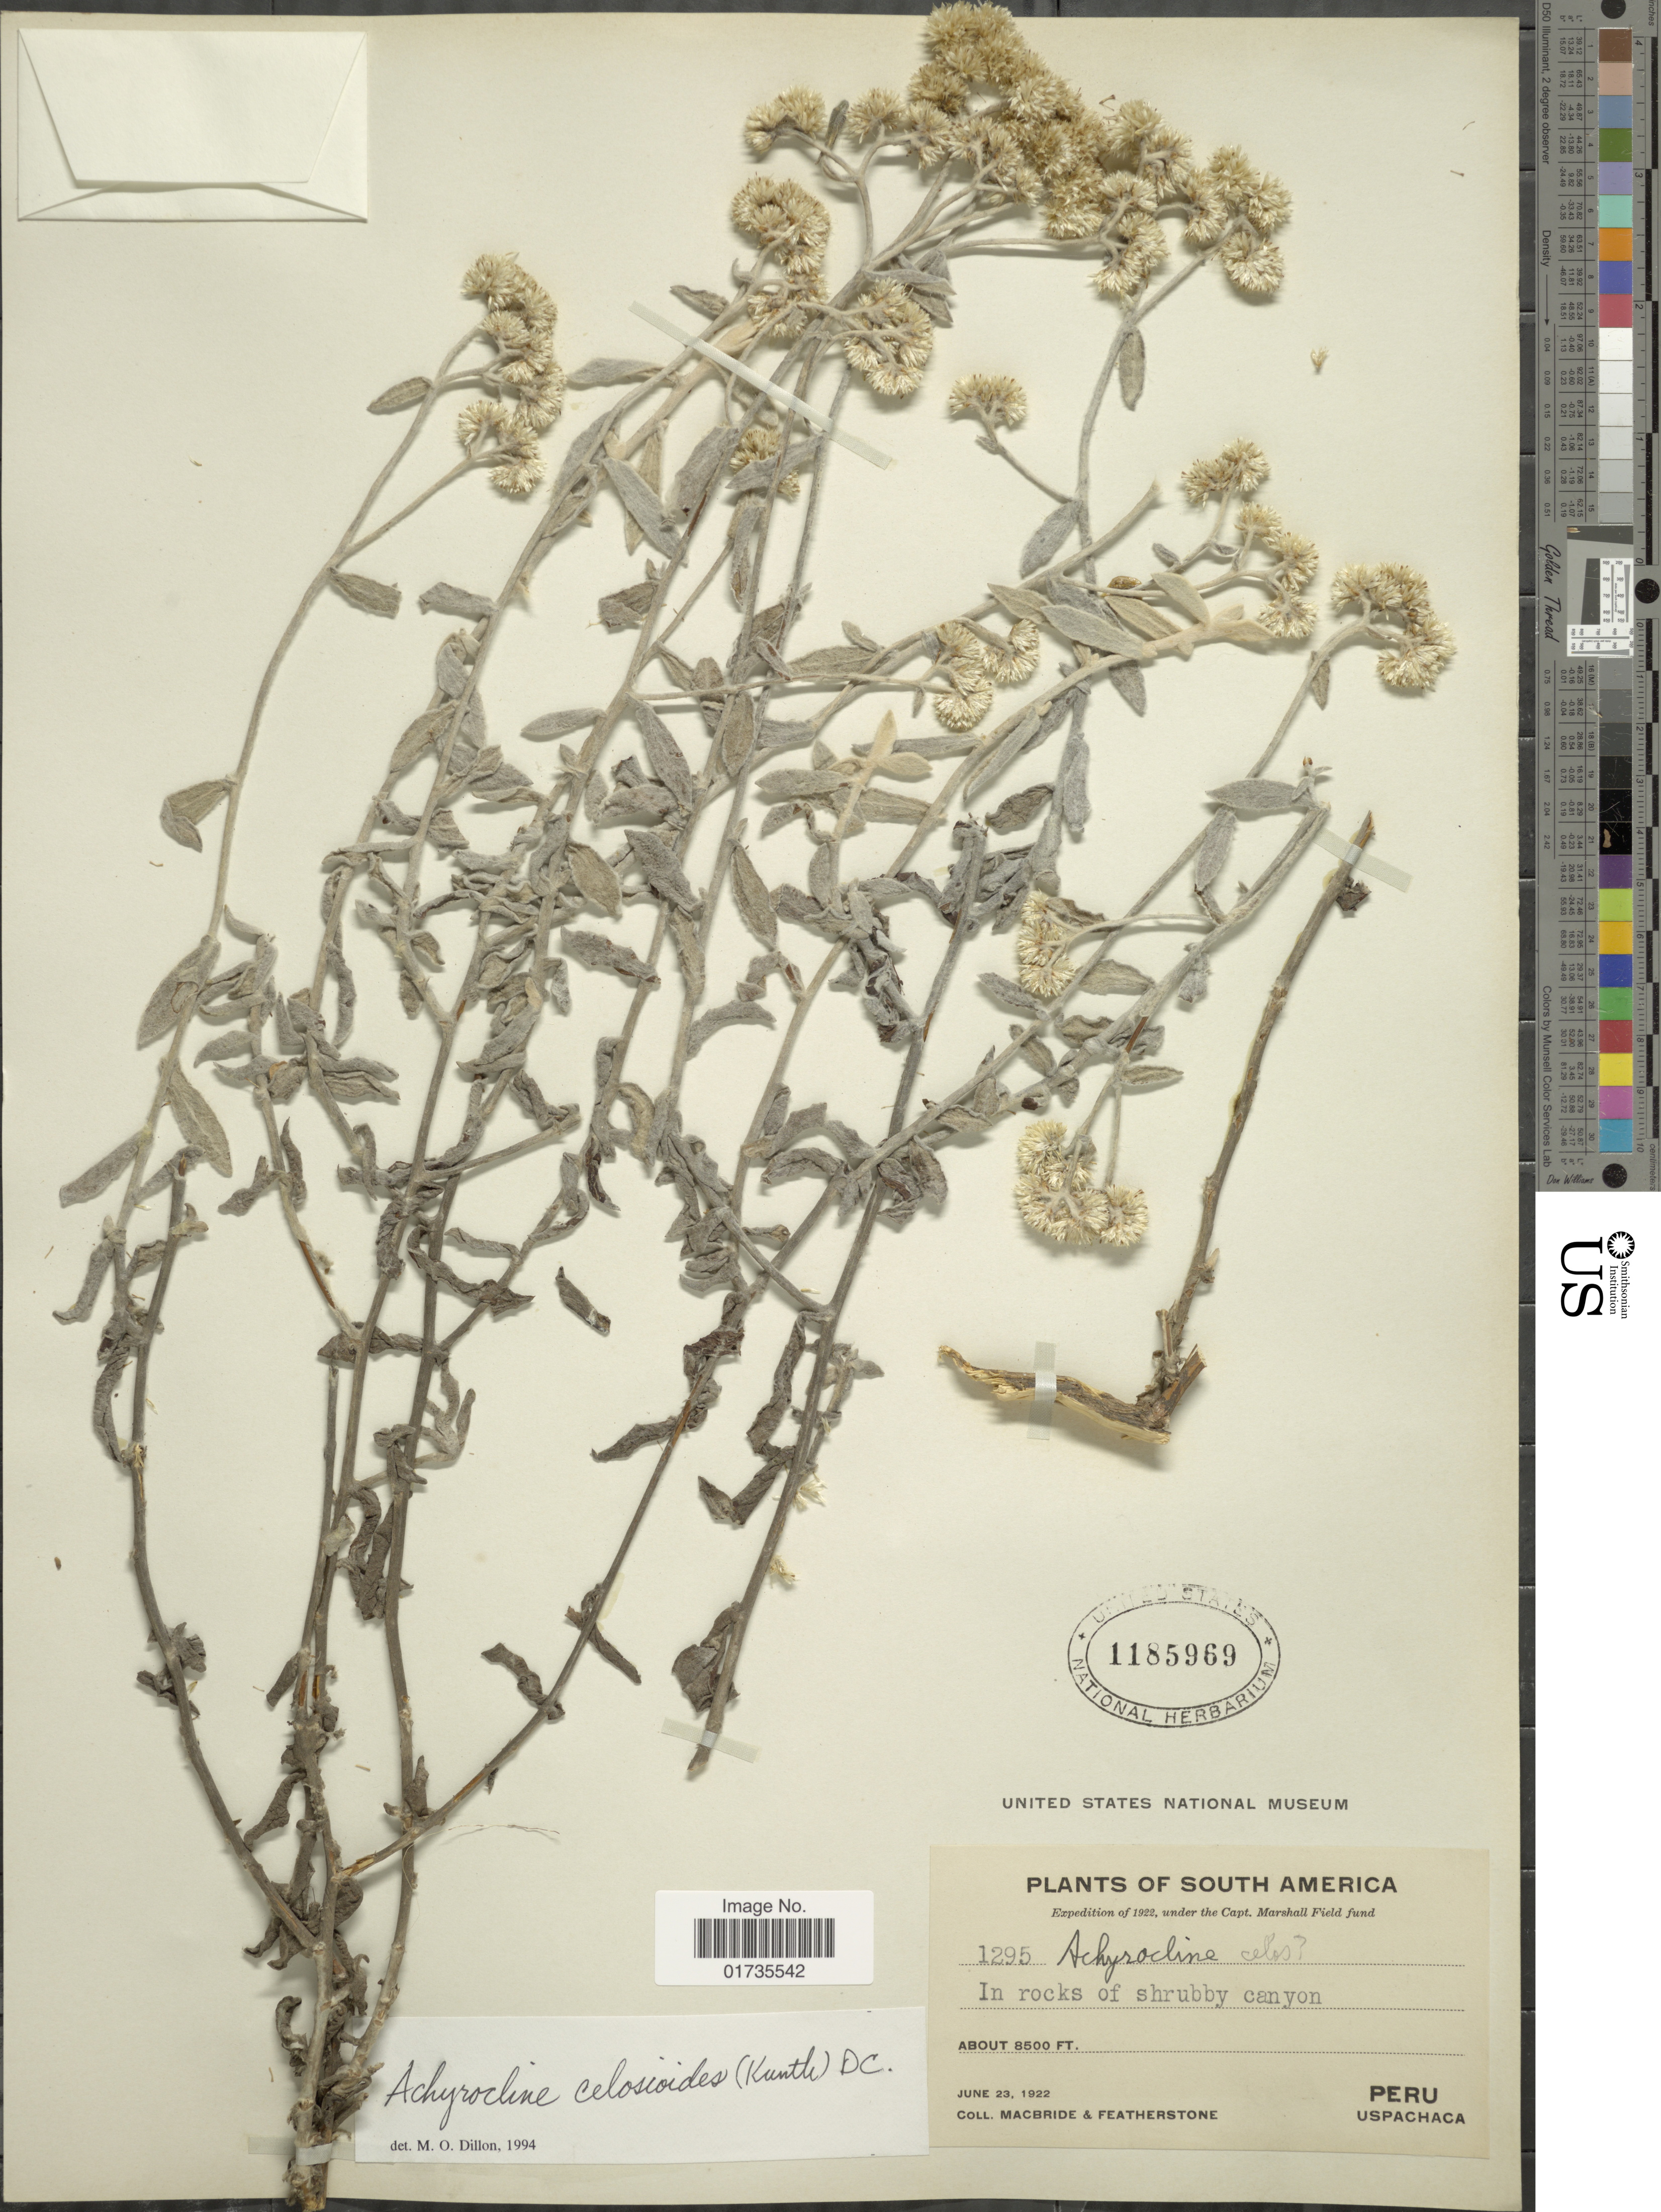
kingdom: Plantae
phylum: Tracheophyta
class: Magnoliopsida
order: Asterales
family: Asteraceae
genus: Achyrocline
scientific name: Achyrocline celosioides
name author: (Kunth) DC.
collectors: Macbride, -- & -. Featherstone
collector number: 23051922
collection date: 1922-06-23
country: Peru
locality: Peru, Uspachaca. In rocks of shrubby canyon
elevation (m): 2591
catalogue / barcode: US 1185969